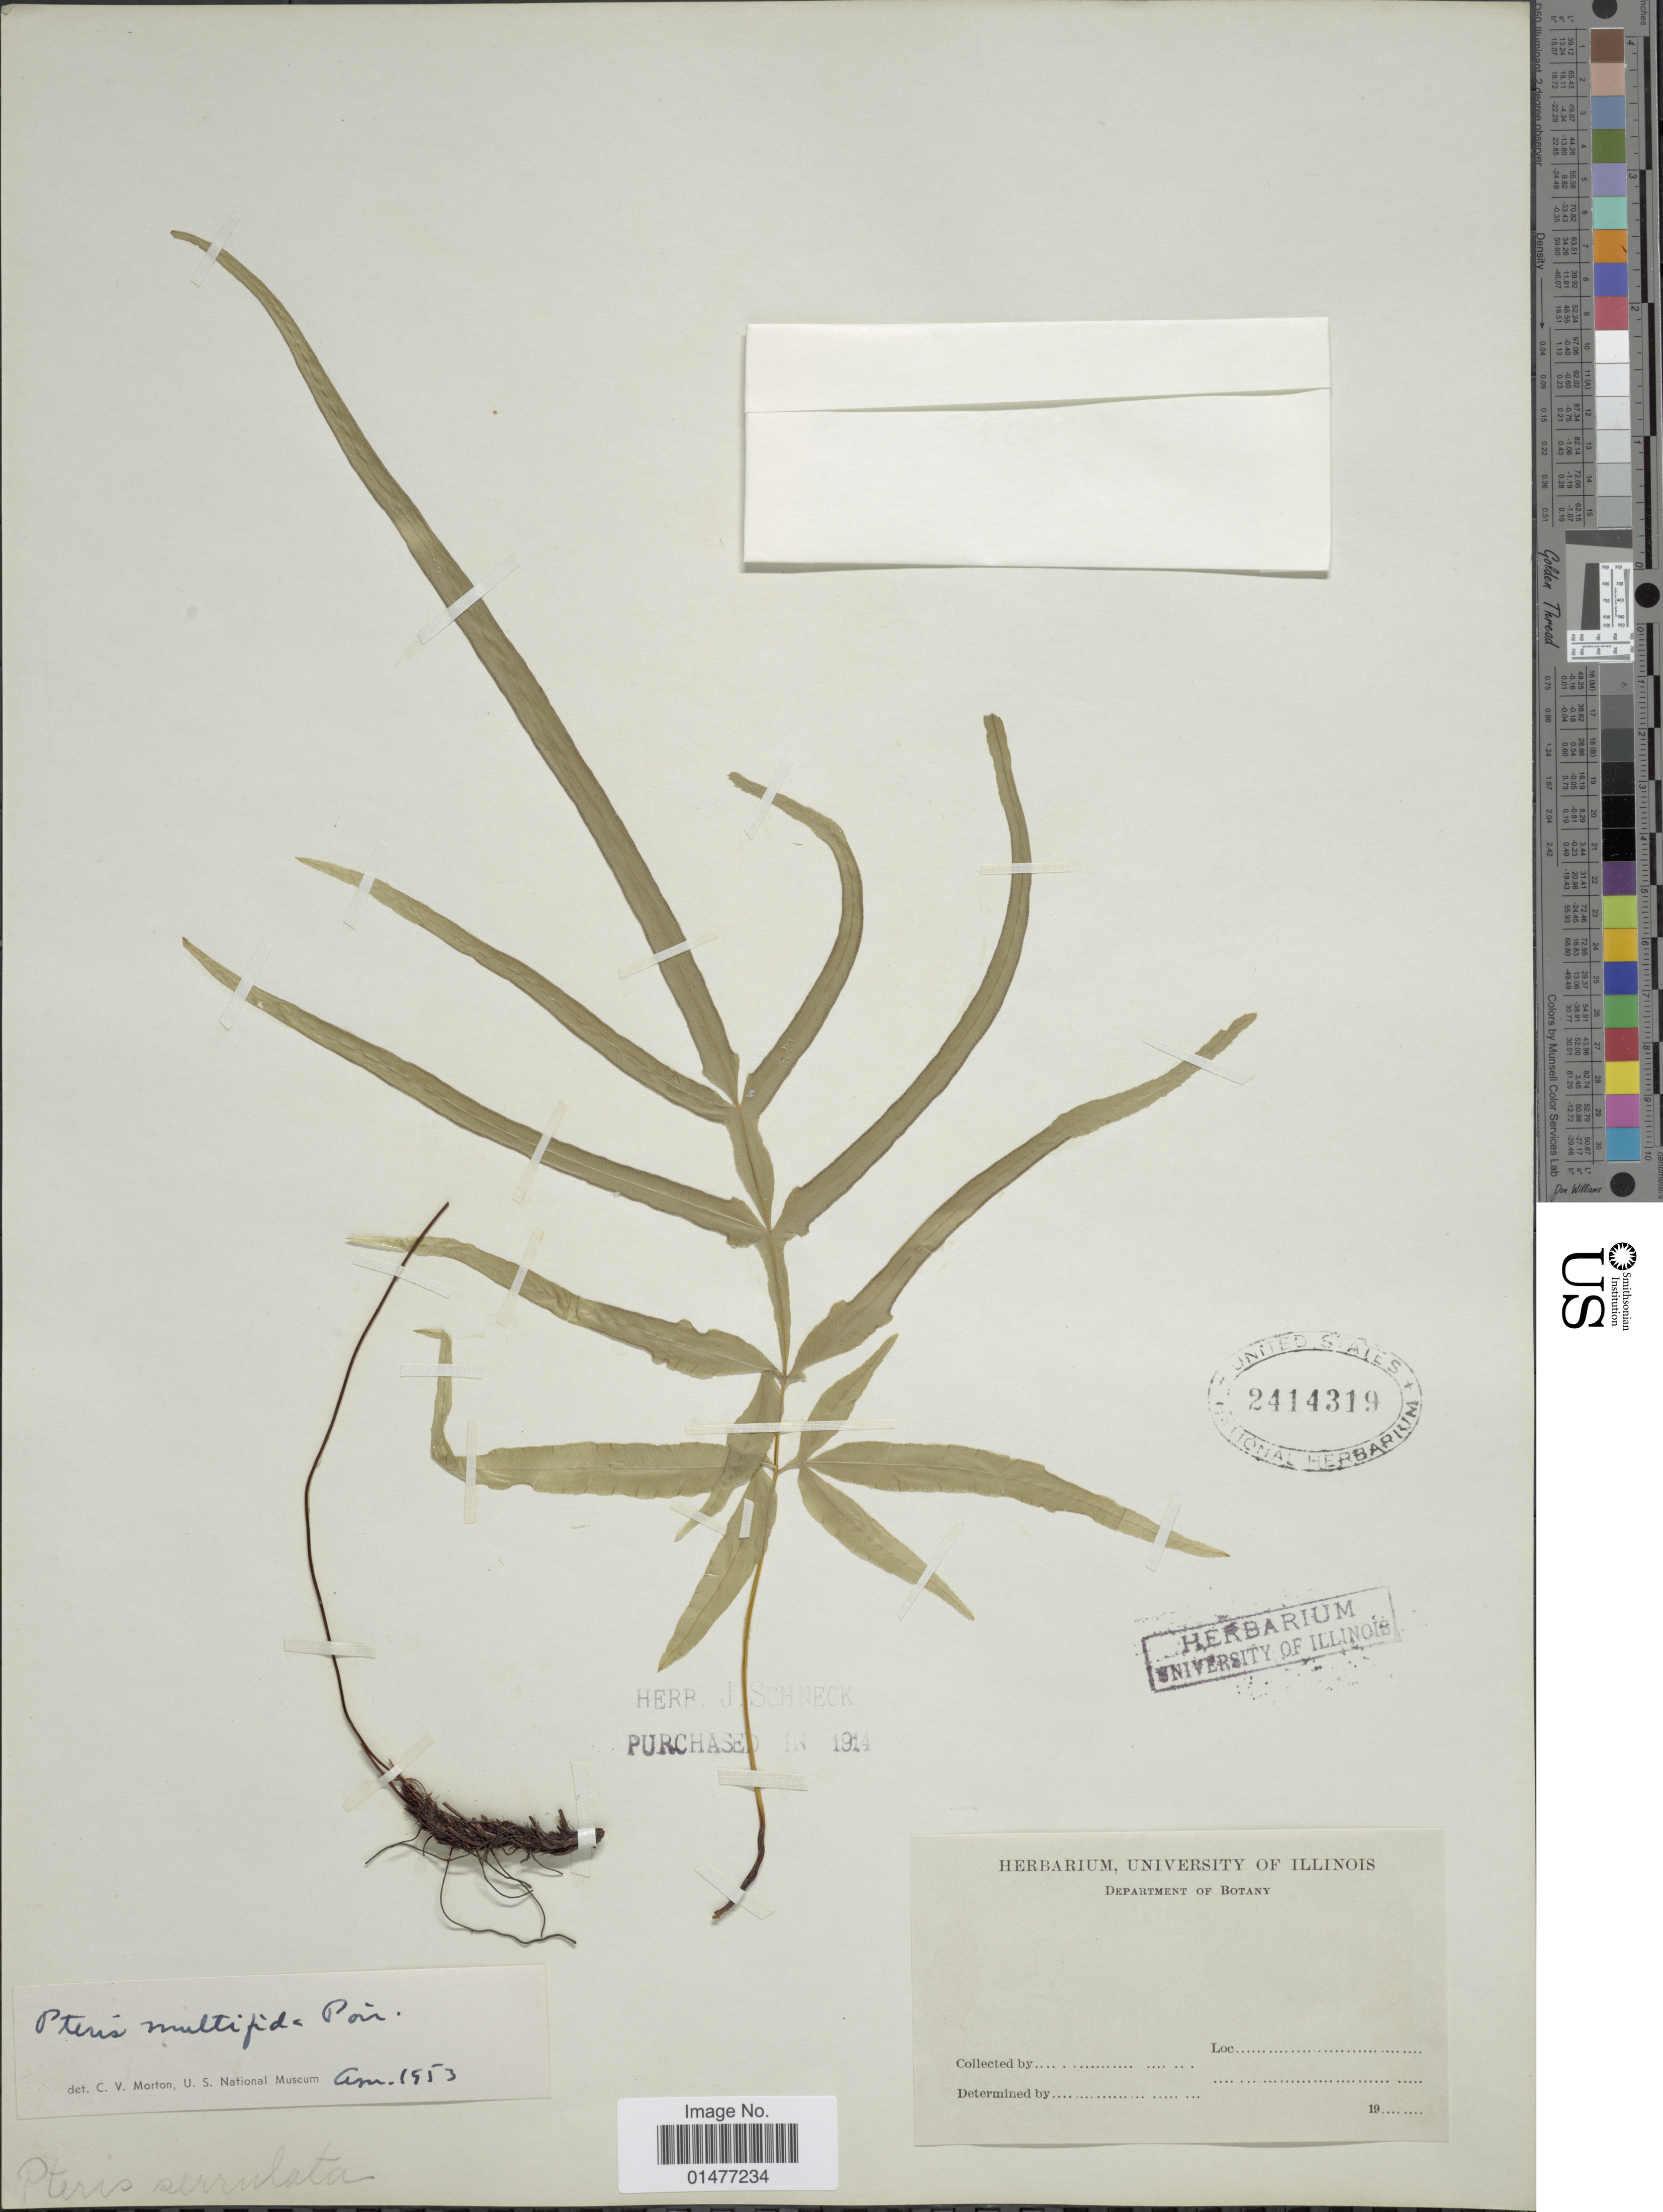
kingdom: Plantae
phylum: Tracheophyta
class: Polypodiopsida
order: Polypodiales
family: Pteridaceae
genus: Pteris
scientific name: Pteris multifida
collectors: ex herb. University of Illinois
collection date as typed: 19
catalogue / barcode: US 2414319